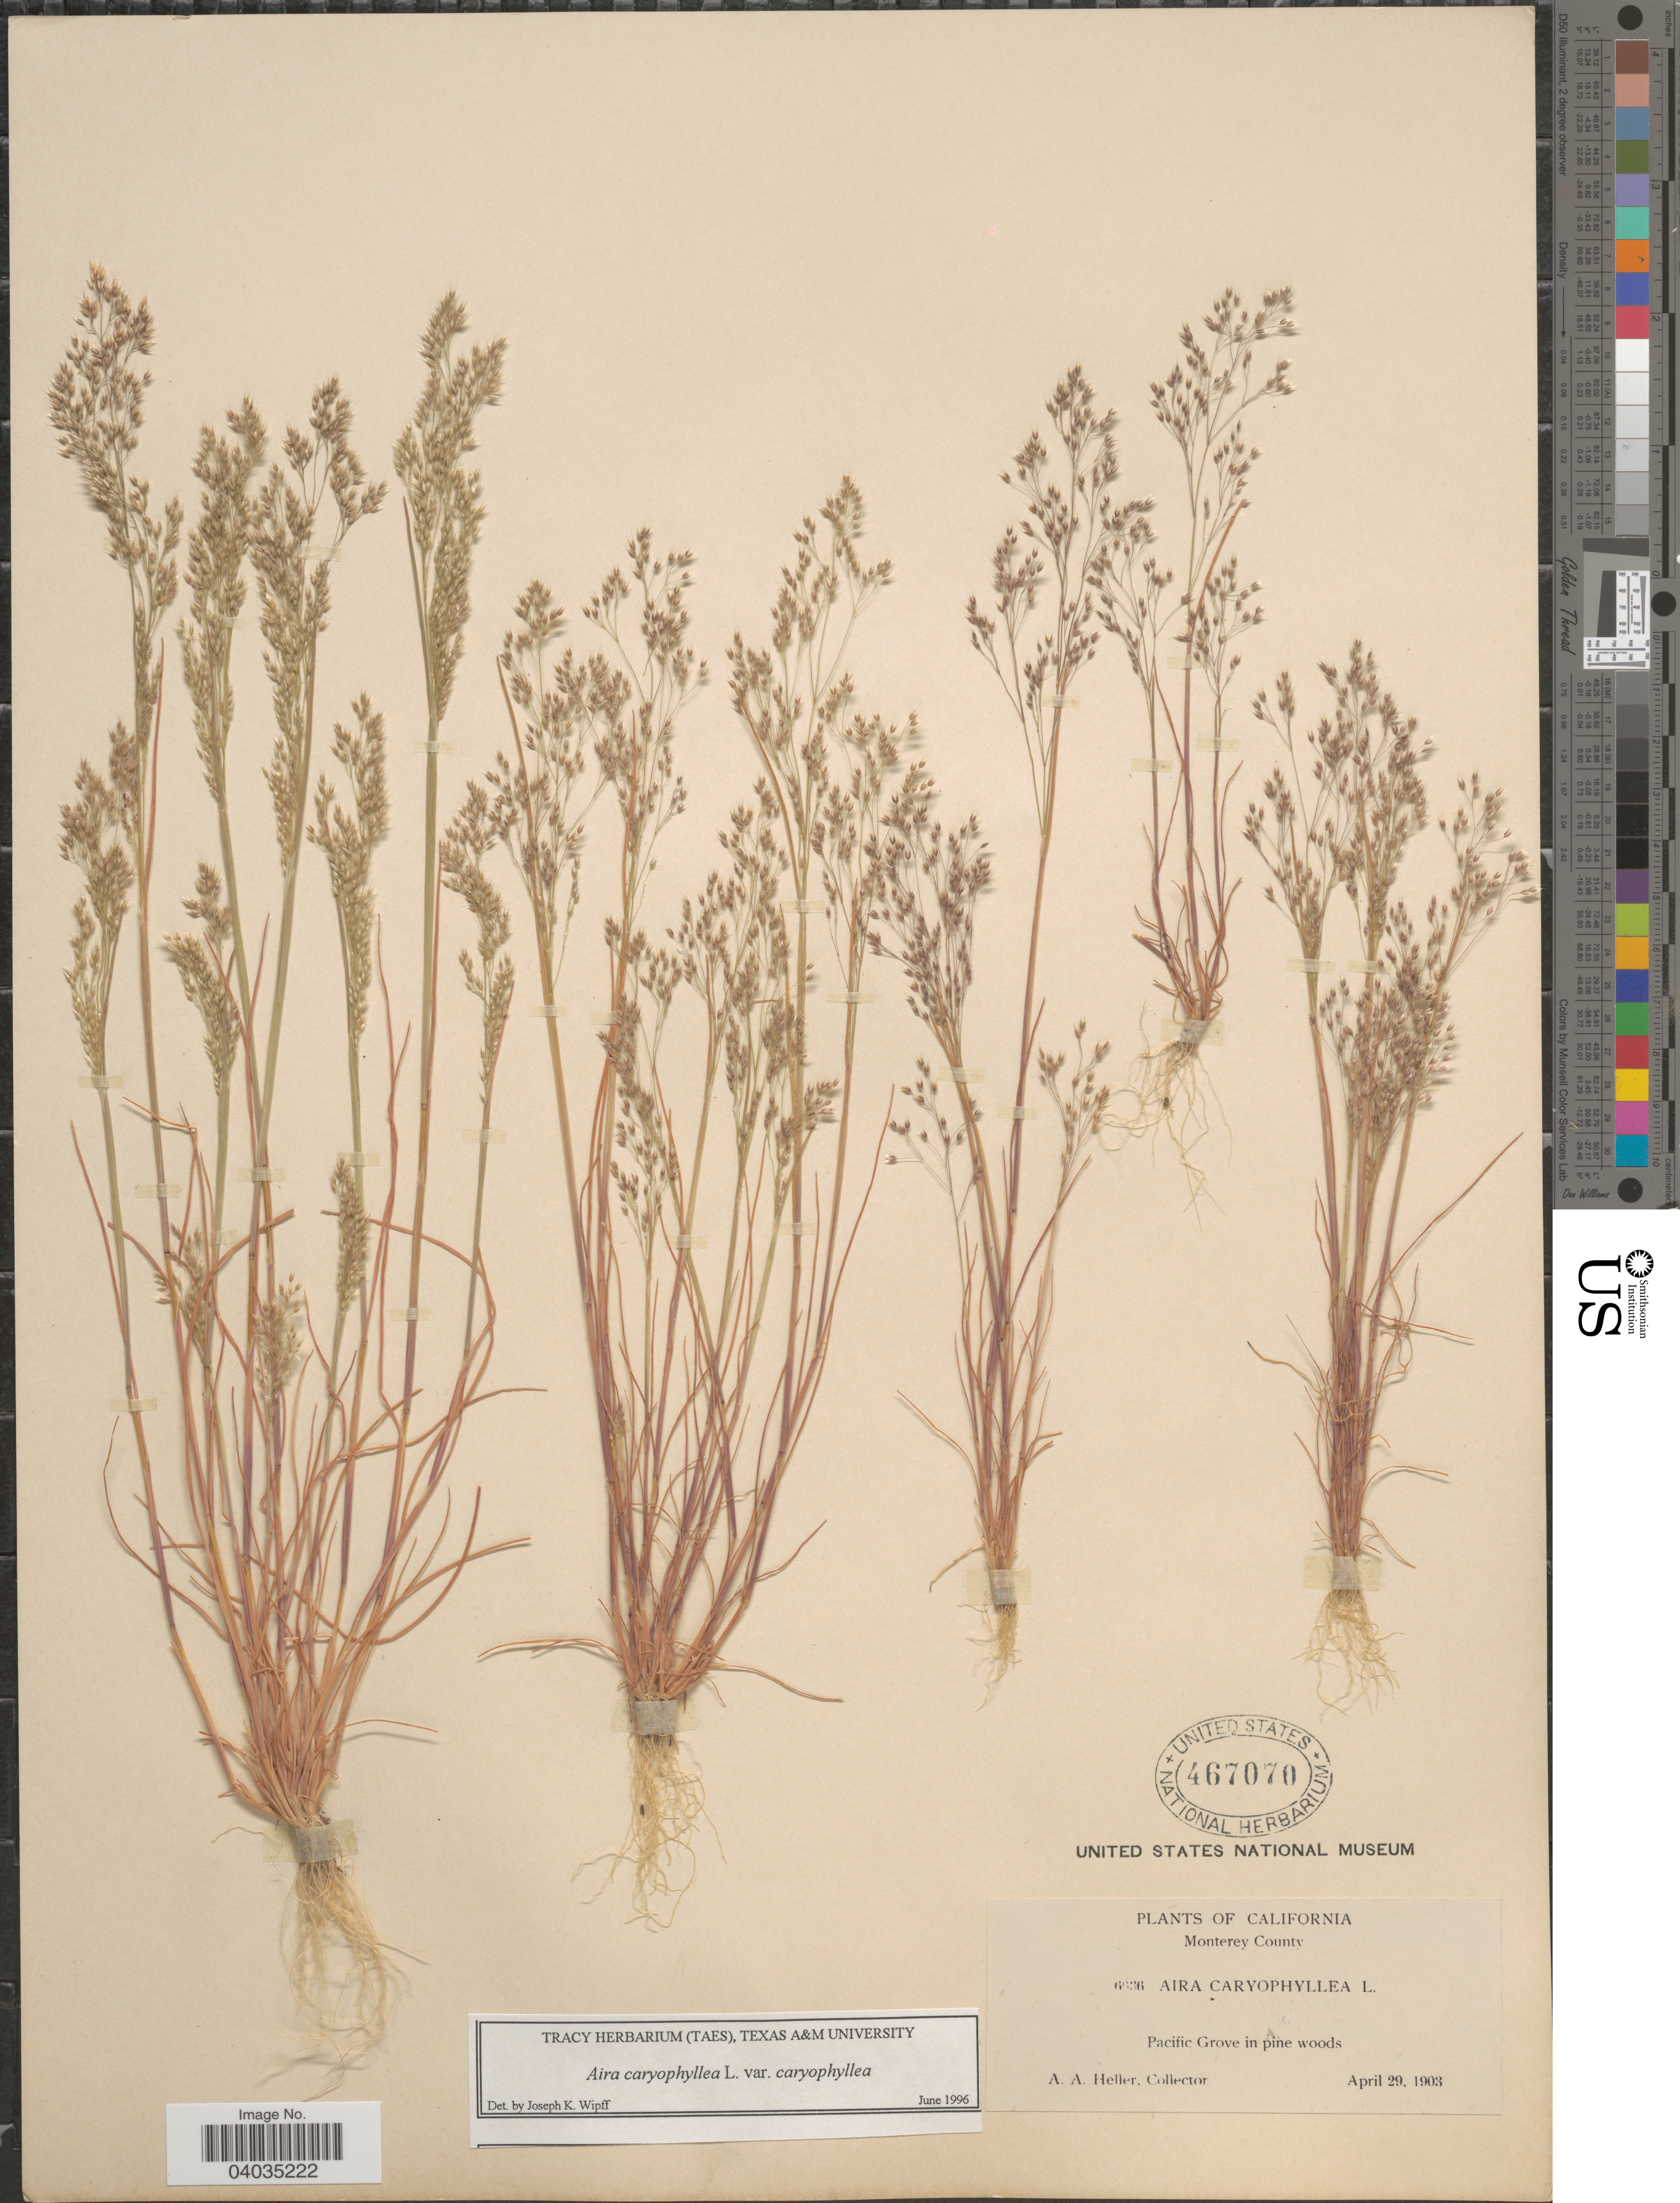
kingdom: Plantae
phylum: Tracheophyta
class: Liliopsida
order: Poales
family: Poaceae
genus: Aira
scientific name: Aira caryophyllea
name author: L.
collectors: A. A. Heller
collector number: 6936*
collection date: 1903-04-29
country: United States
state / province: California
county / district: Monterey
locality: Monterey County. Pacific Grove in pine woods.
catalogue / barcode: US 467070